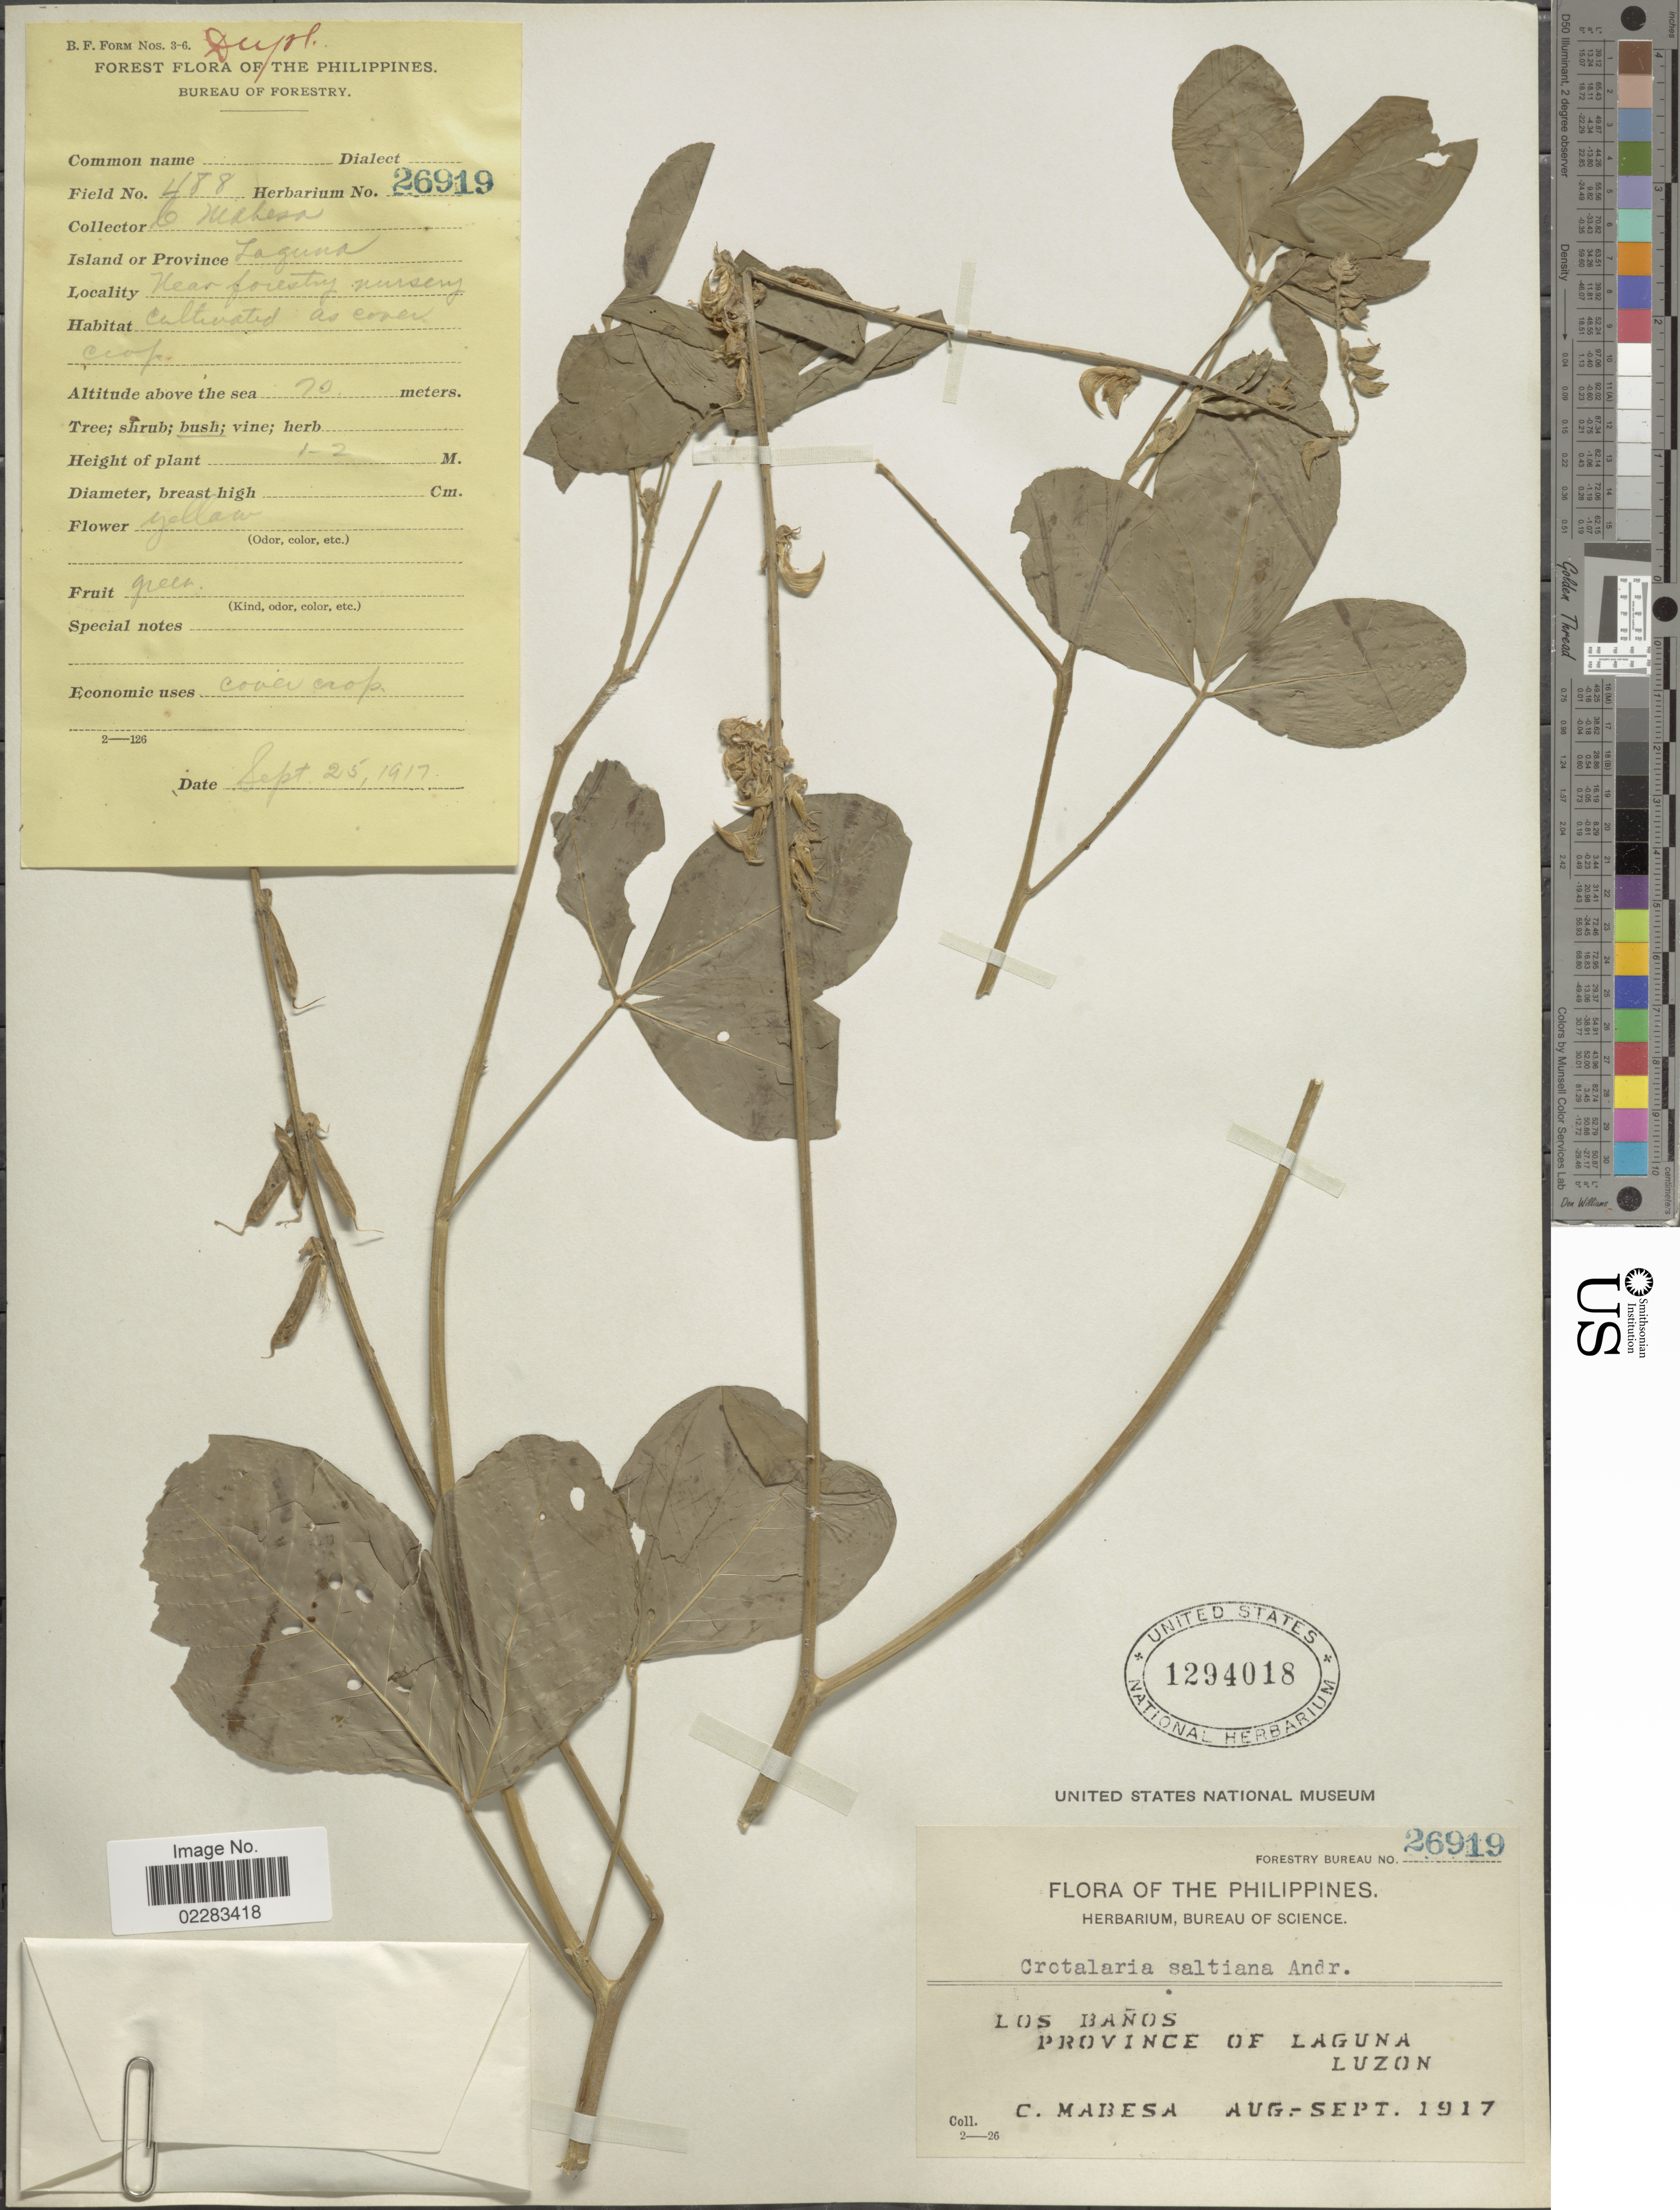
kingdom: Plantae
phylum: Tracheophyta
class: Magnoliopsida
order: Fabales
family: Fabaceae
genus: Crotalaria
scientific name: Crotalaria pallida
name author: Aiton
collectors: C. Mabesa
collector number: Forestry Bureau 26919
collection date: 1917-09-25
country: Philippines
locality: Los Baños, Province of Laguna, Luzon, Near forestry nursery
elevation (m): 70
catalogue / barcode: US 1294018